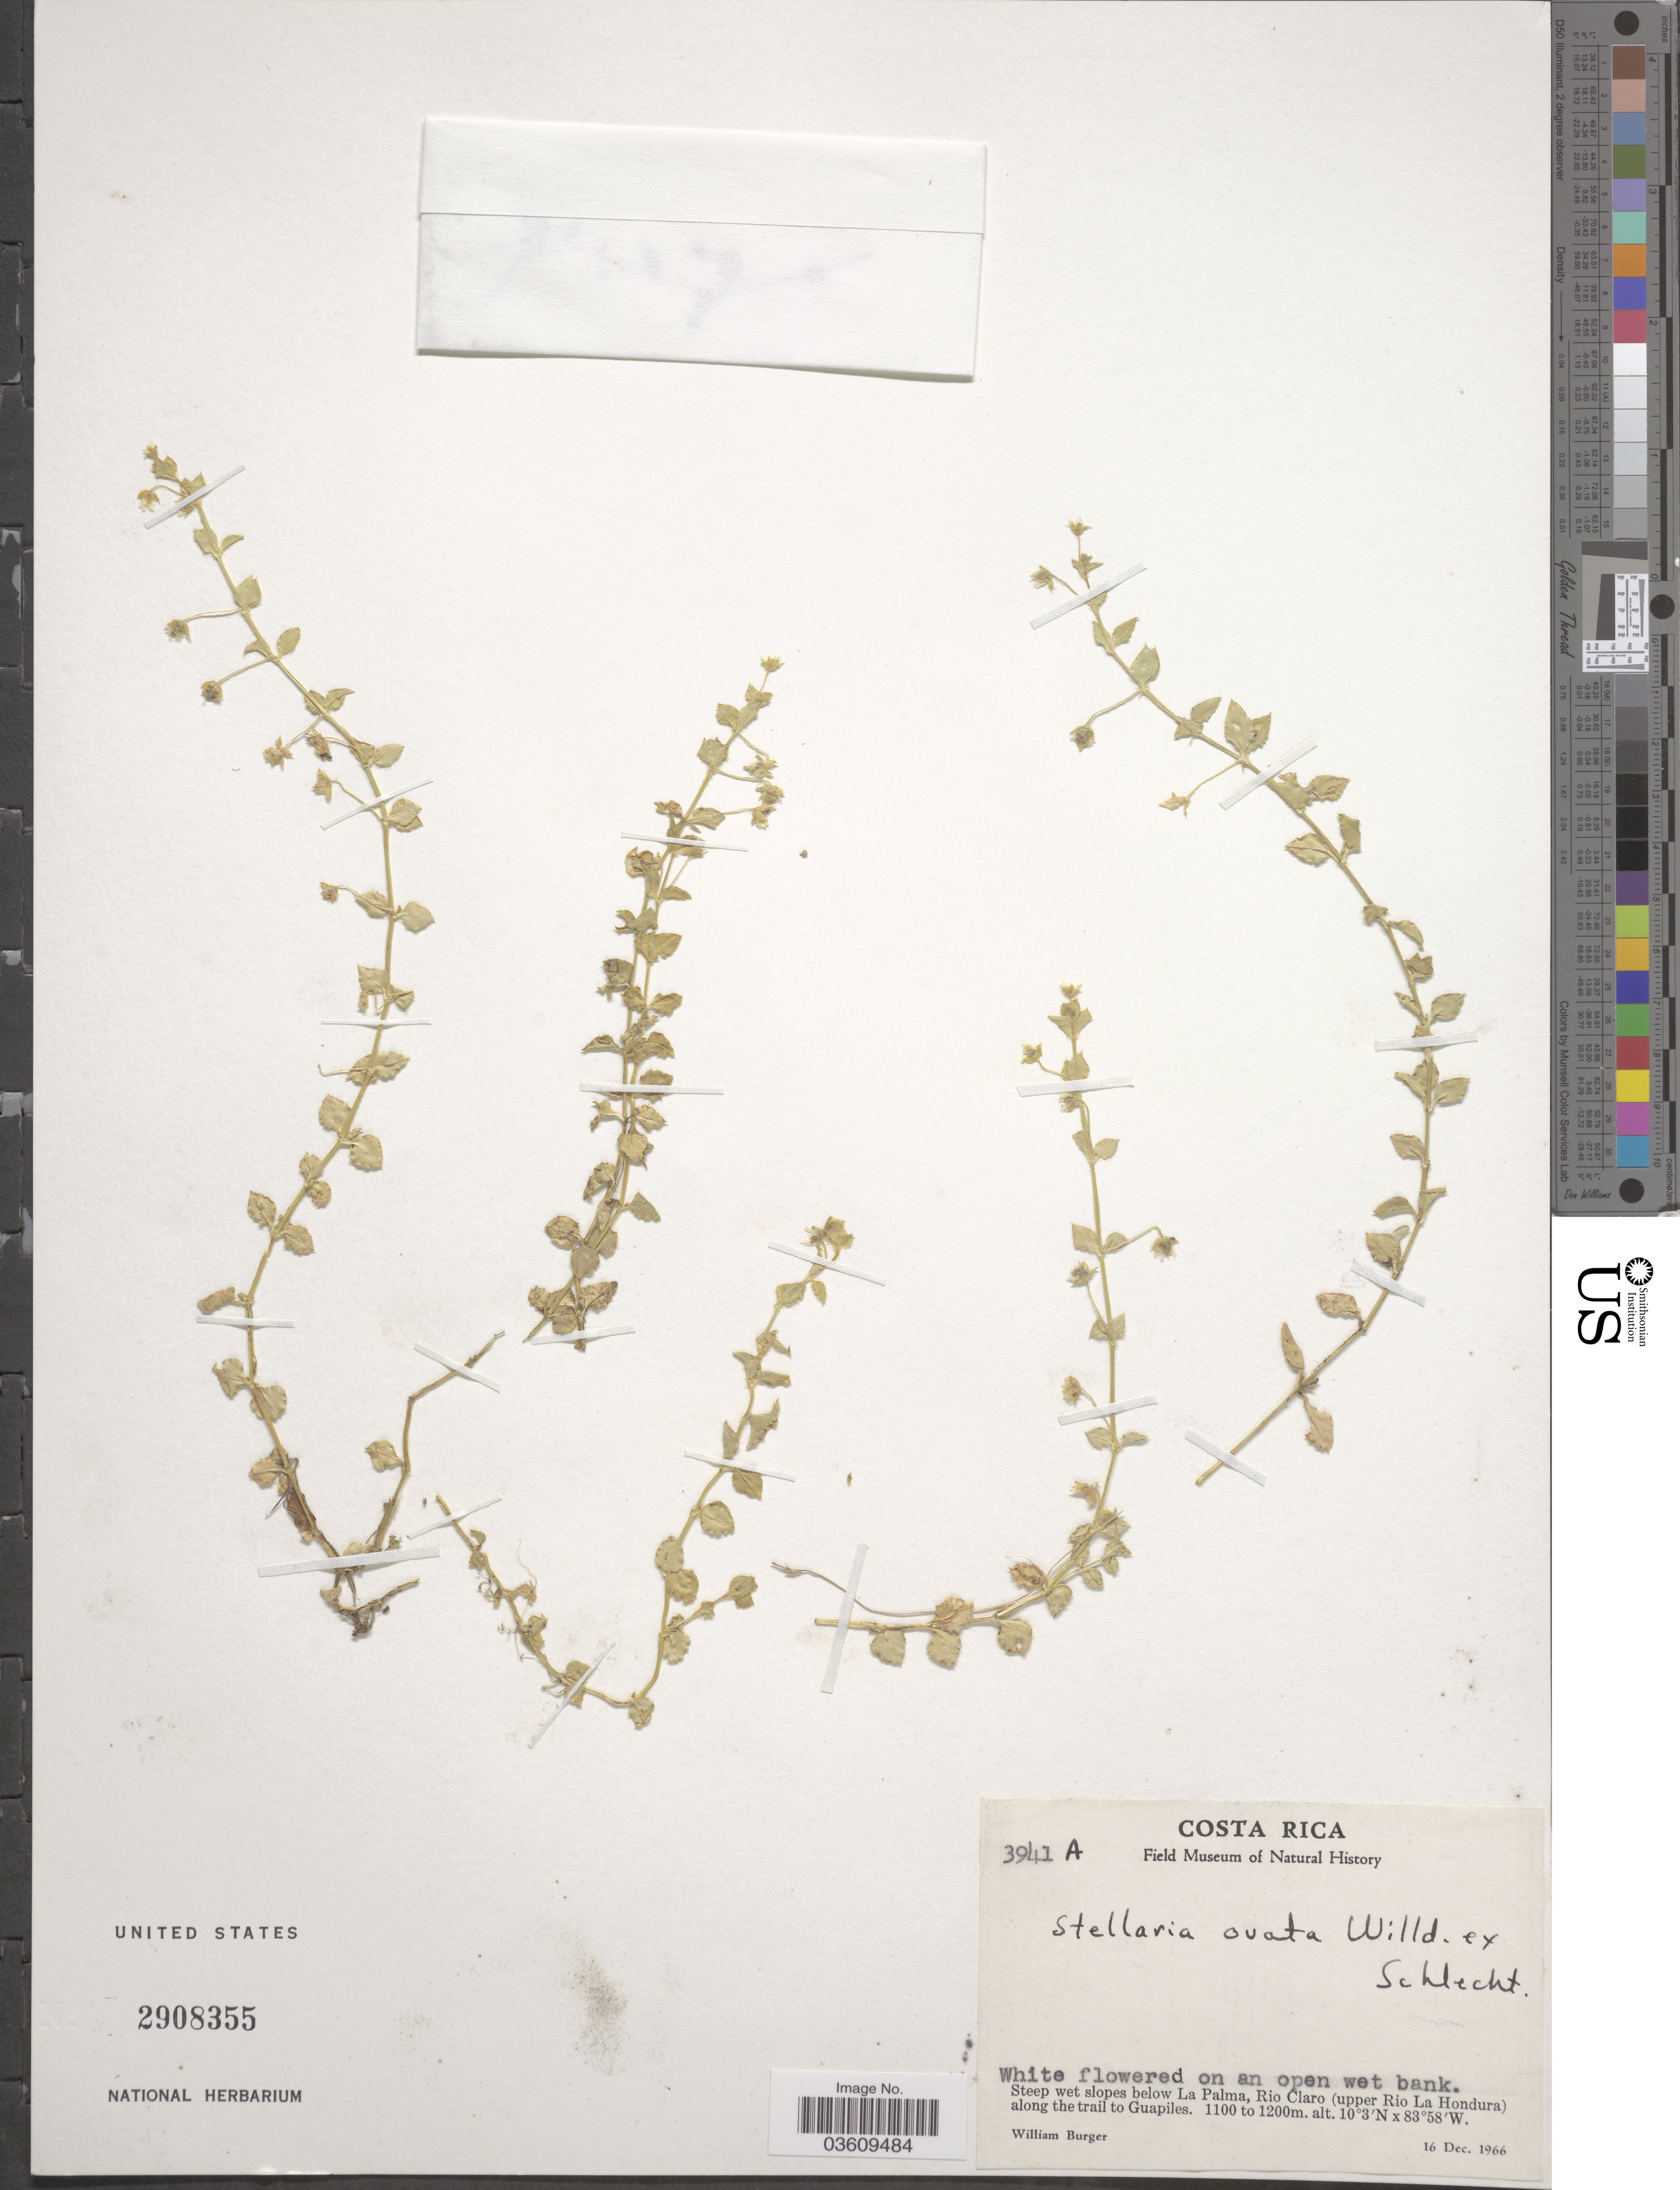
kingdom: Plantae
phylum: Tracheophyta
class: Magnoliopsida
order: Caryophyllales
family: Caryophyllaceae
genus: Stellaria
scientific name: Stellaria ovata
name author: Willd.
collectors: W. Burger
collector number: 3941A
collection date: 1966-12-16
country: Costa Rica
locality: Steep wet slopes below La Palma, Rio Claro (upper Rio La Hondura) along the trail to Guapiles.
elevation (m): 1100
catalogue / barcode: US 2908355